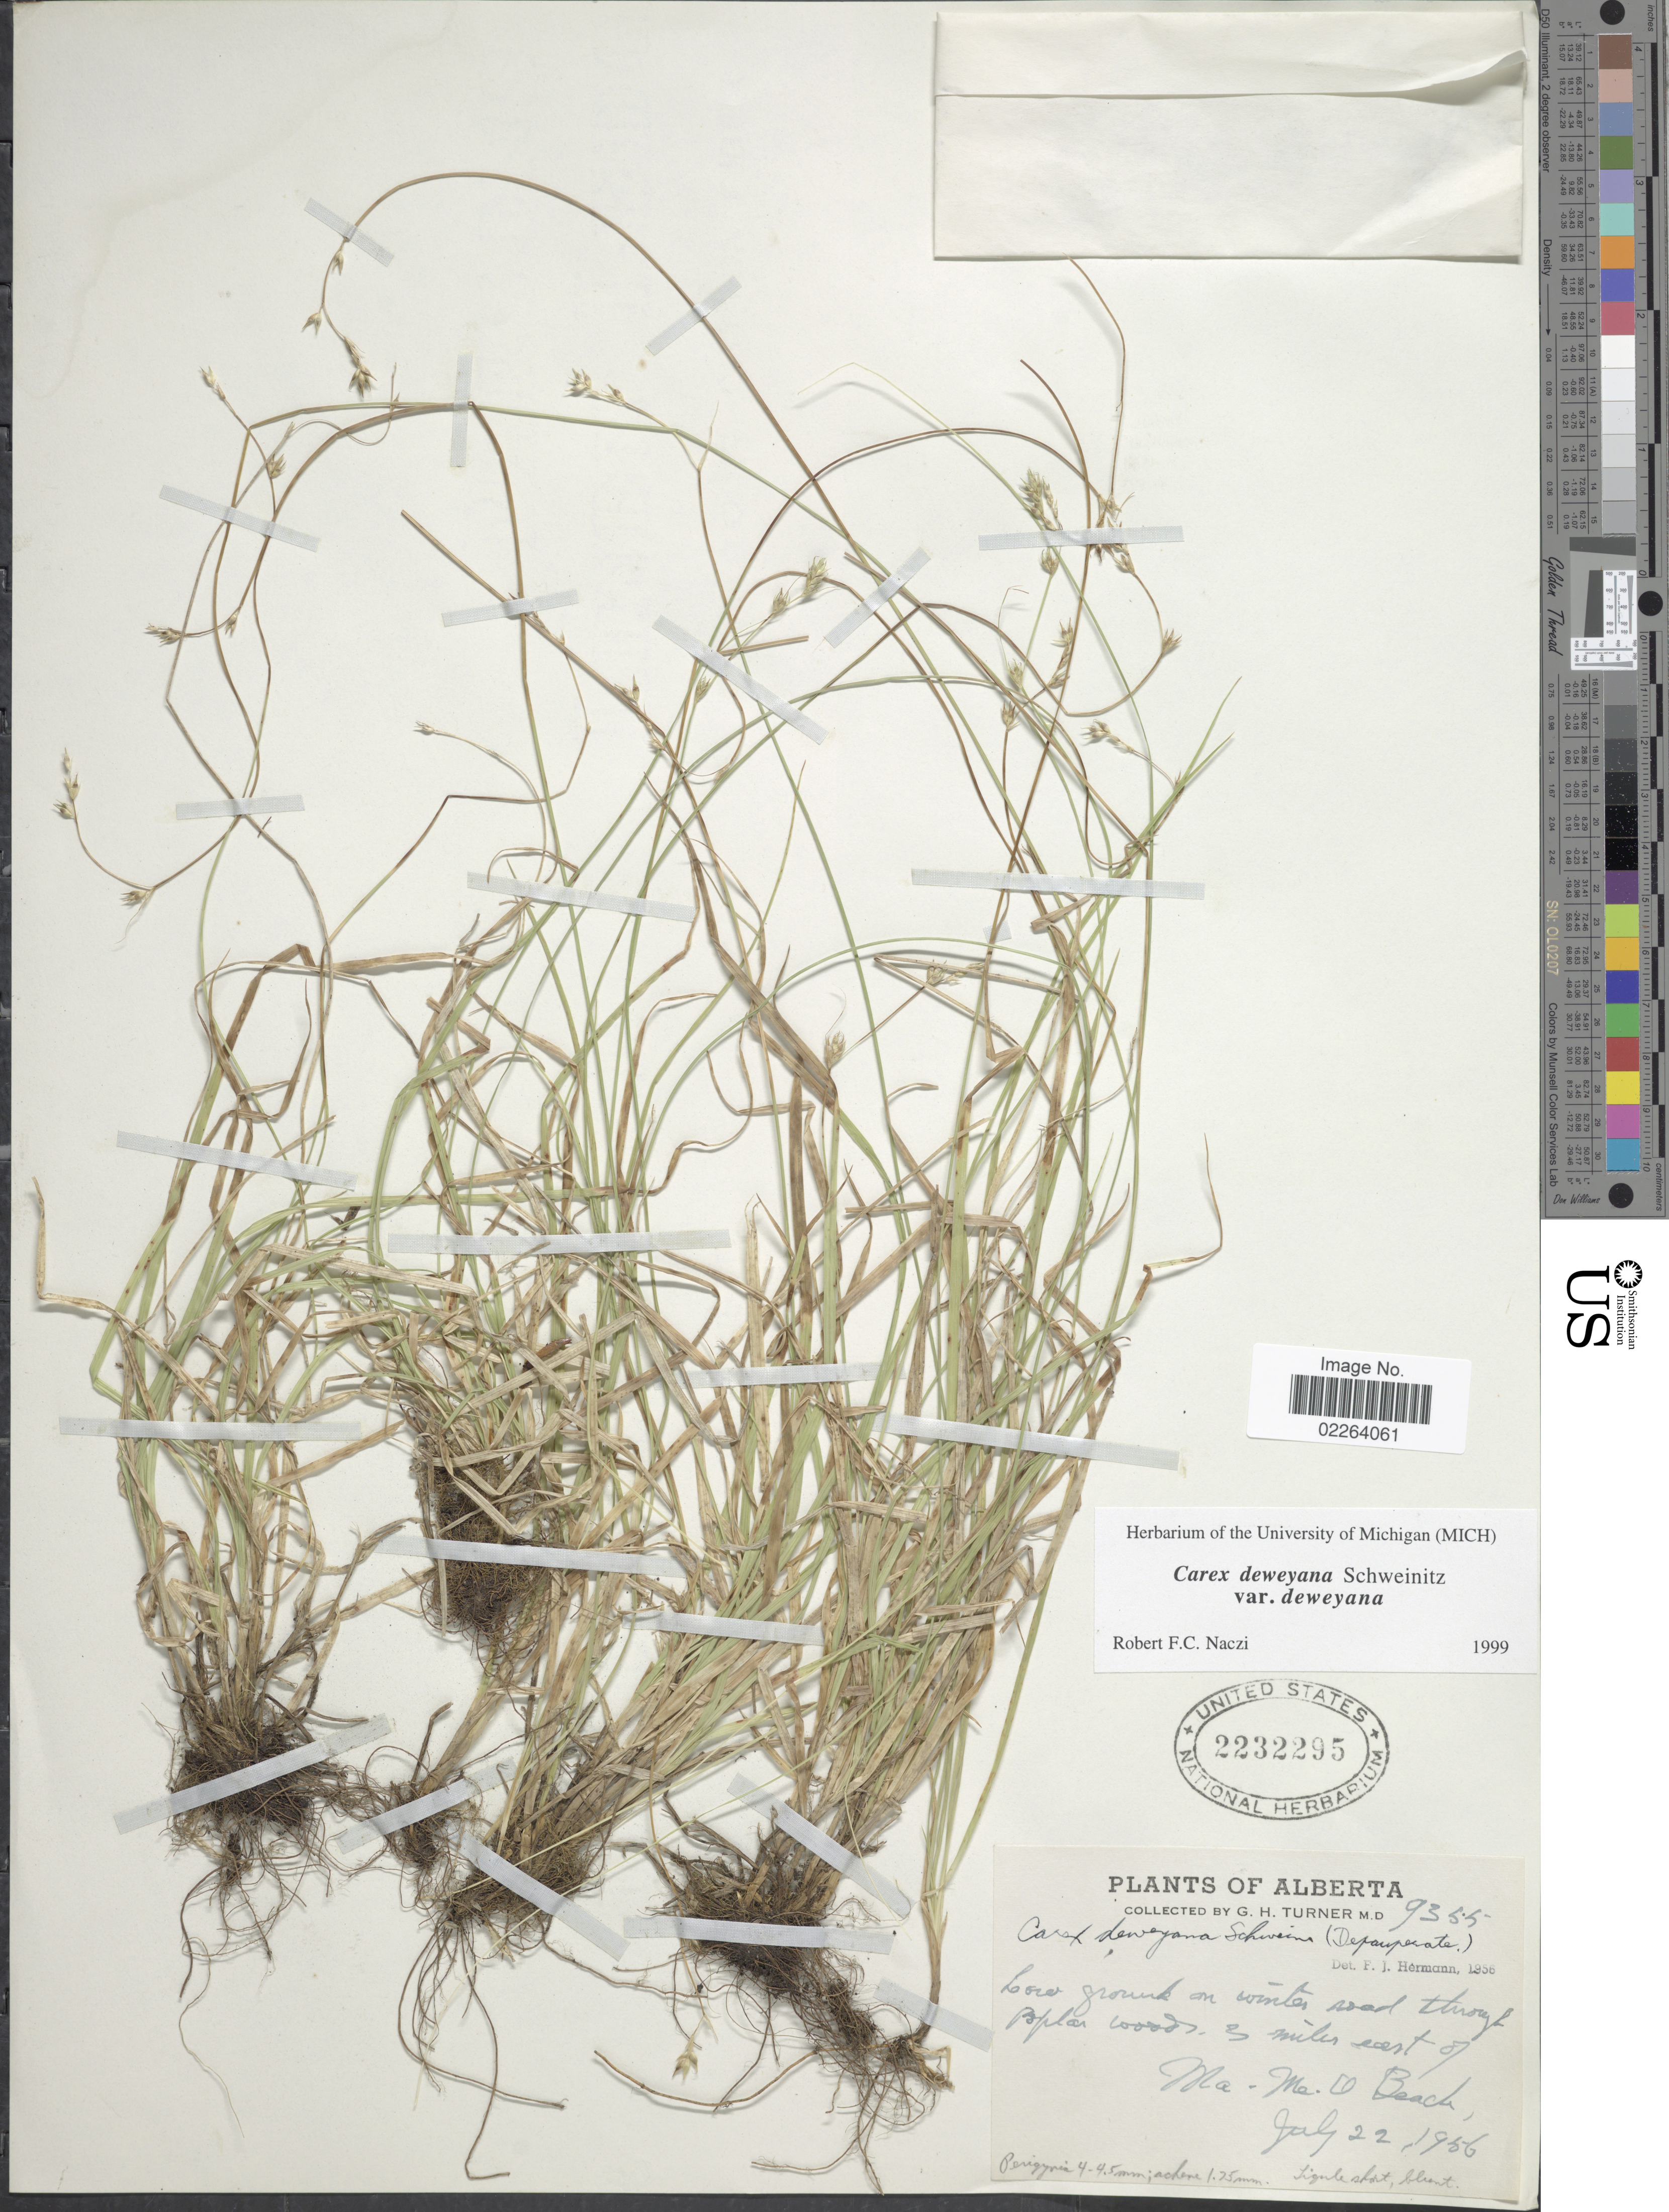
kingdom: Plantae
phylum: Tracheophyta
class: Liliopsida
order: Poales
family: Cyperaceae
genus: Carex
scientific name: Carex deweyana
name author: Schwein.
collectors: G. H. Turner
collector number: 9355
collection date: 1956-07-22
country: Canada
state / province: Alberta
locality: Low ground on winter road through poplar woods, 3 miles east of Ma-Me-O Beach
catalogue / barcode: US 2232295